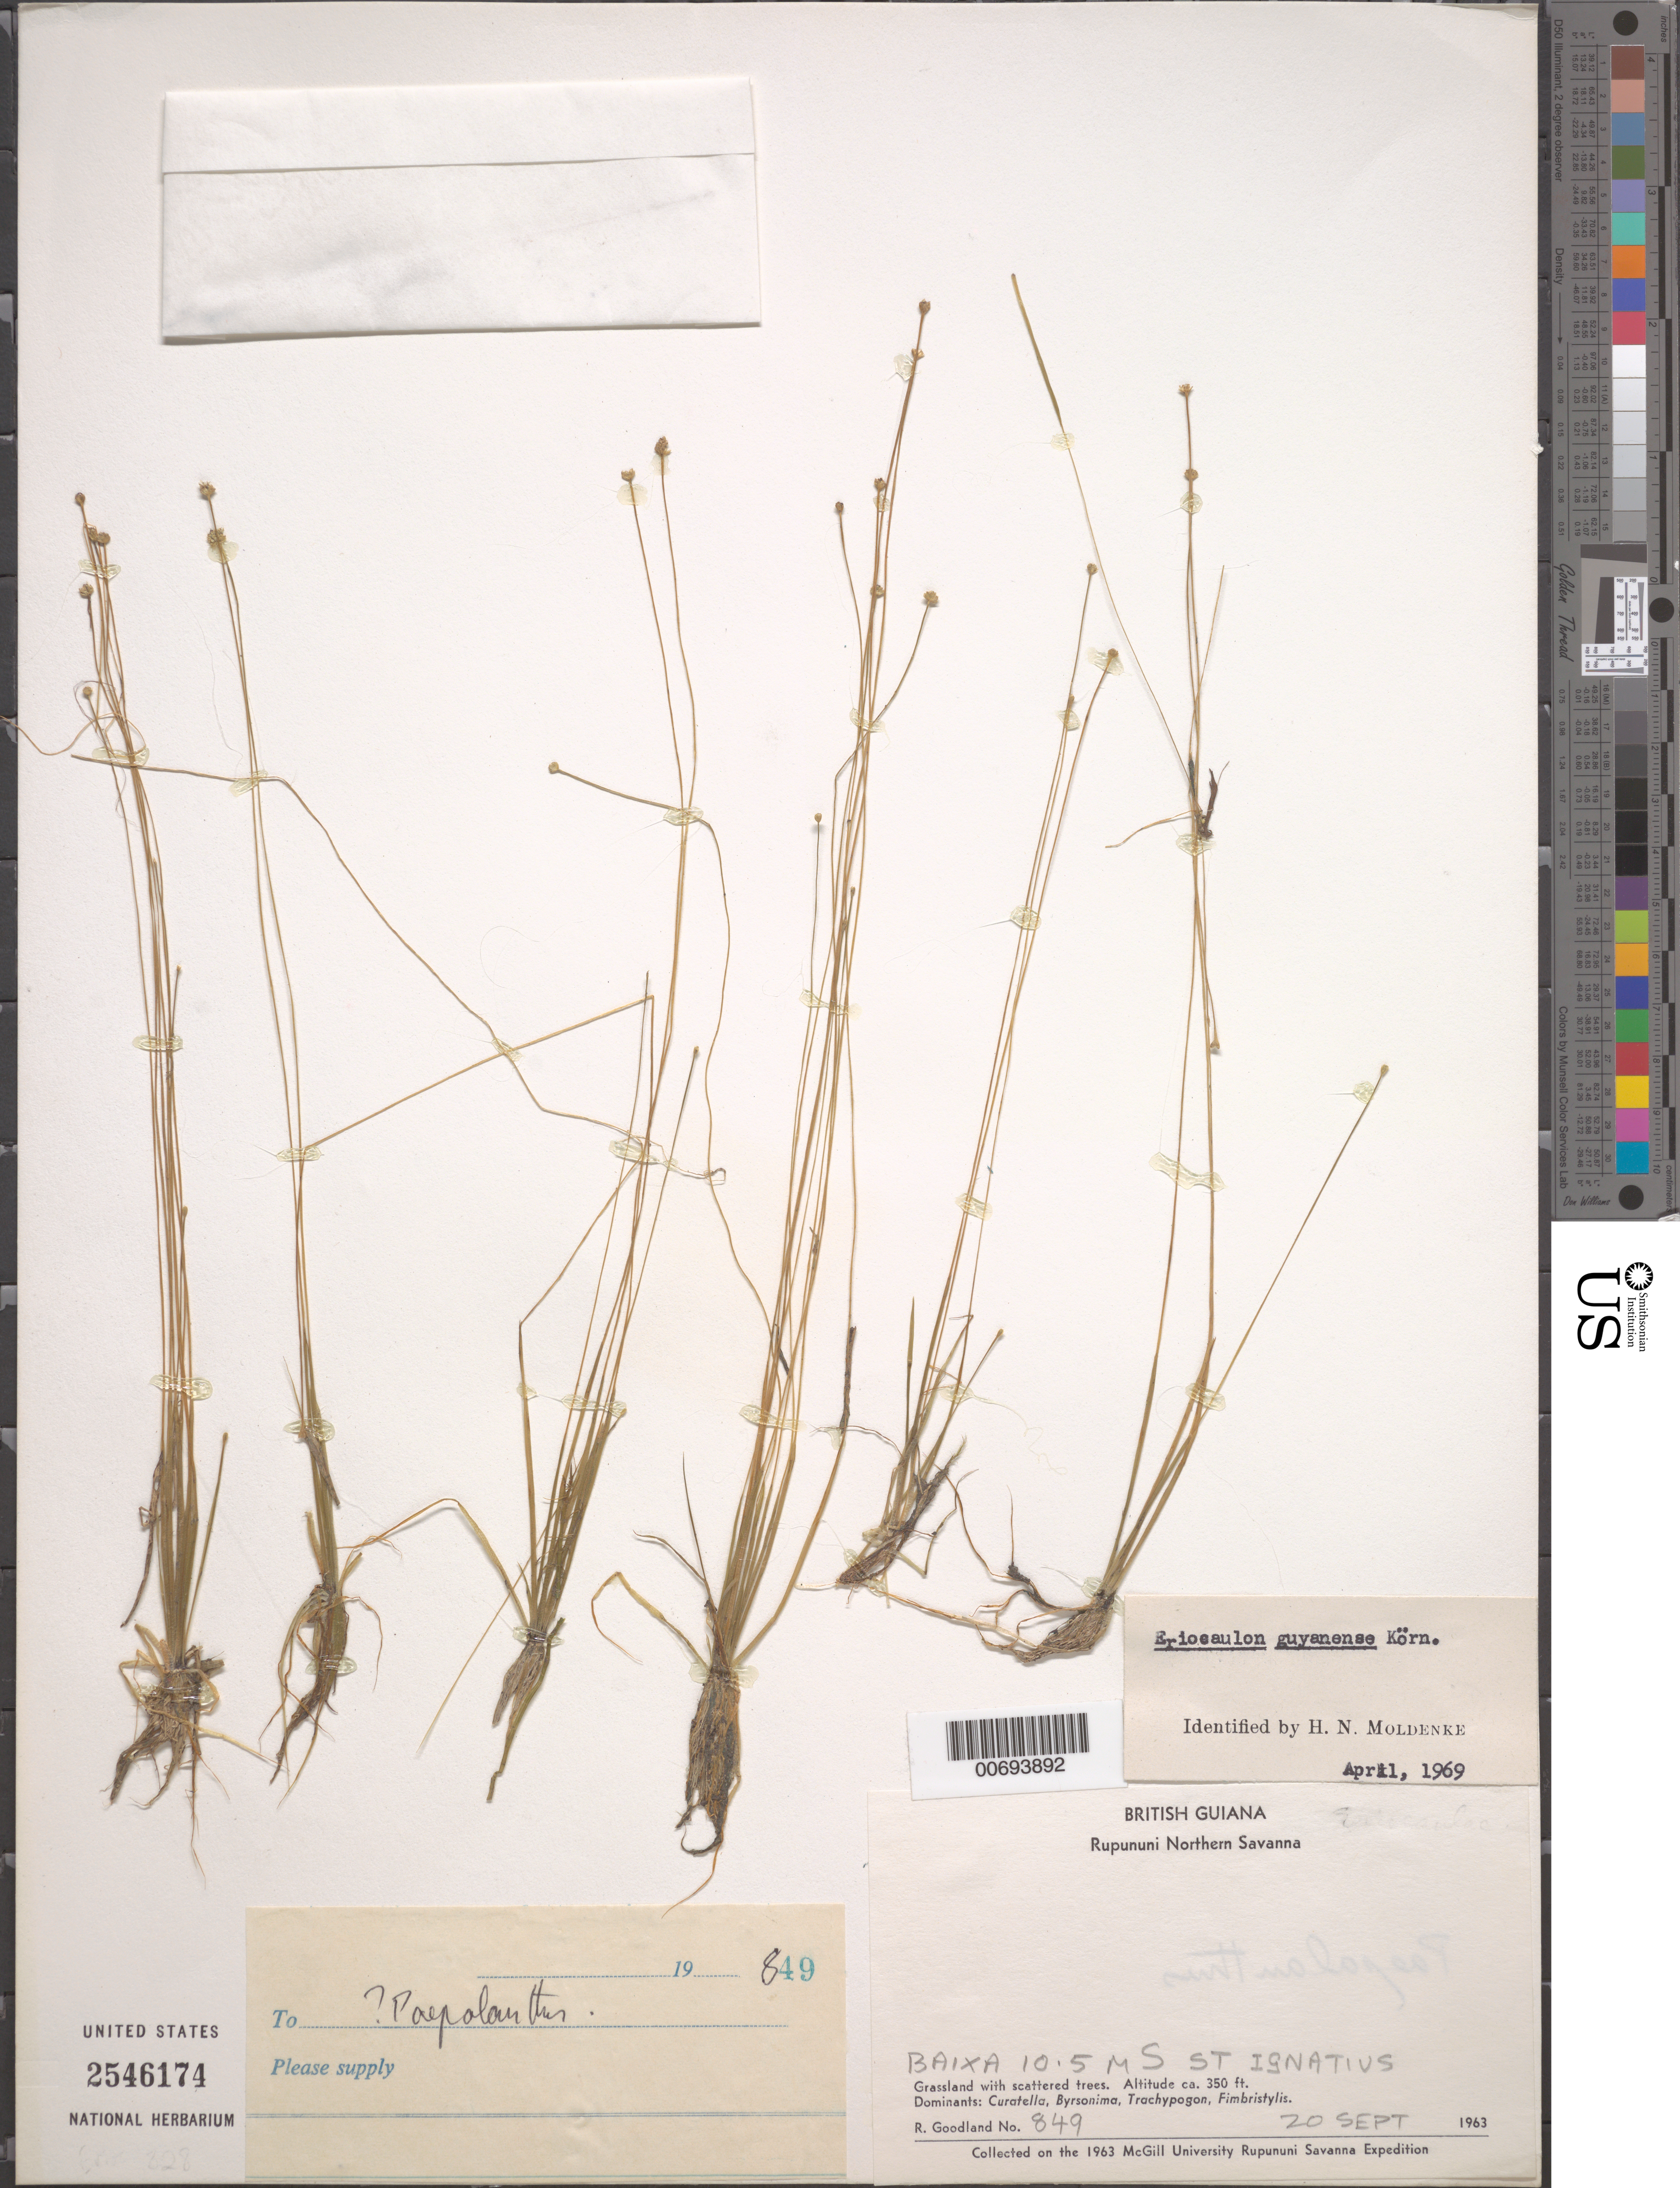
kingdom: Plantae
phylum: Tracheophyta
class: Liliopsida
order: Poales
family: Eriocaulaceae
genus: Eriocaulon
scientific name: Eriocaulon guyanense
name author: Körn.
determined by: Moldenke, H. N.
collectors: R. Goodland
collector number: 849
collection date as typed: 20-Sep-63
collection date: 1963-09-20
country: Guyana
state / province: U. Takutu-U. Essequibo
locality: Rupununi Northern Savanna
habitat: Grassland with scattered trees. Dominants: Curatella, Byrsonima, Trachypogon, Fimbristylis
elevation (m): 107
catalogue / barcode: US 2546174